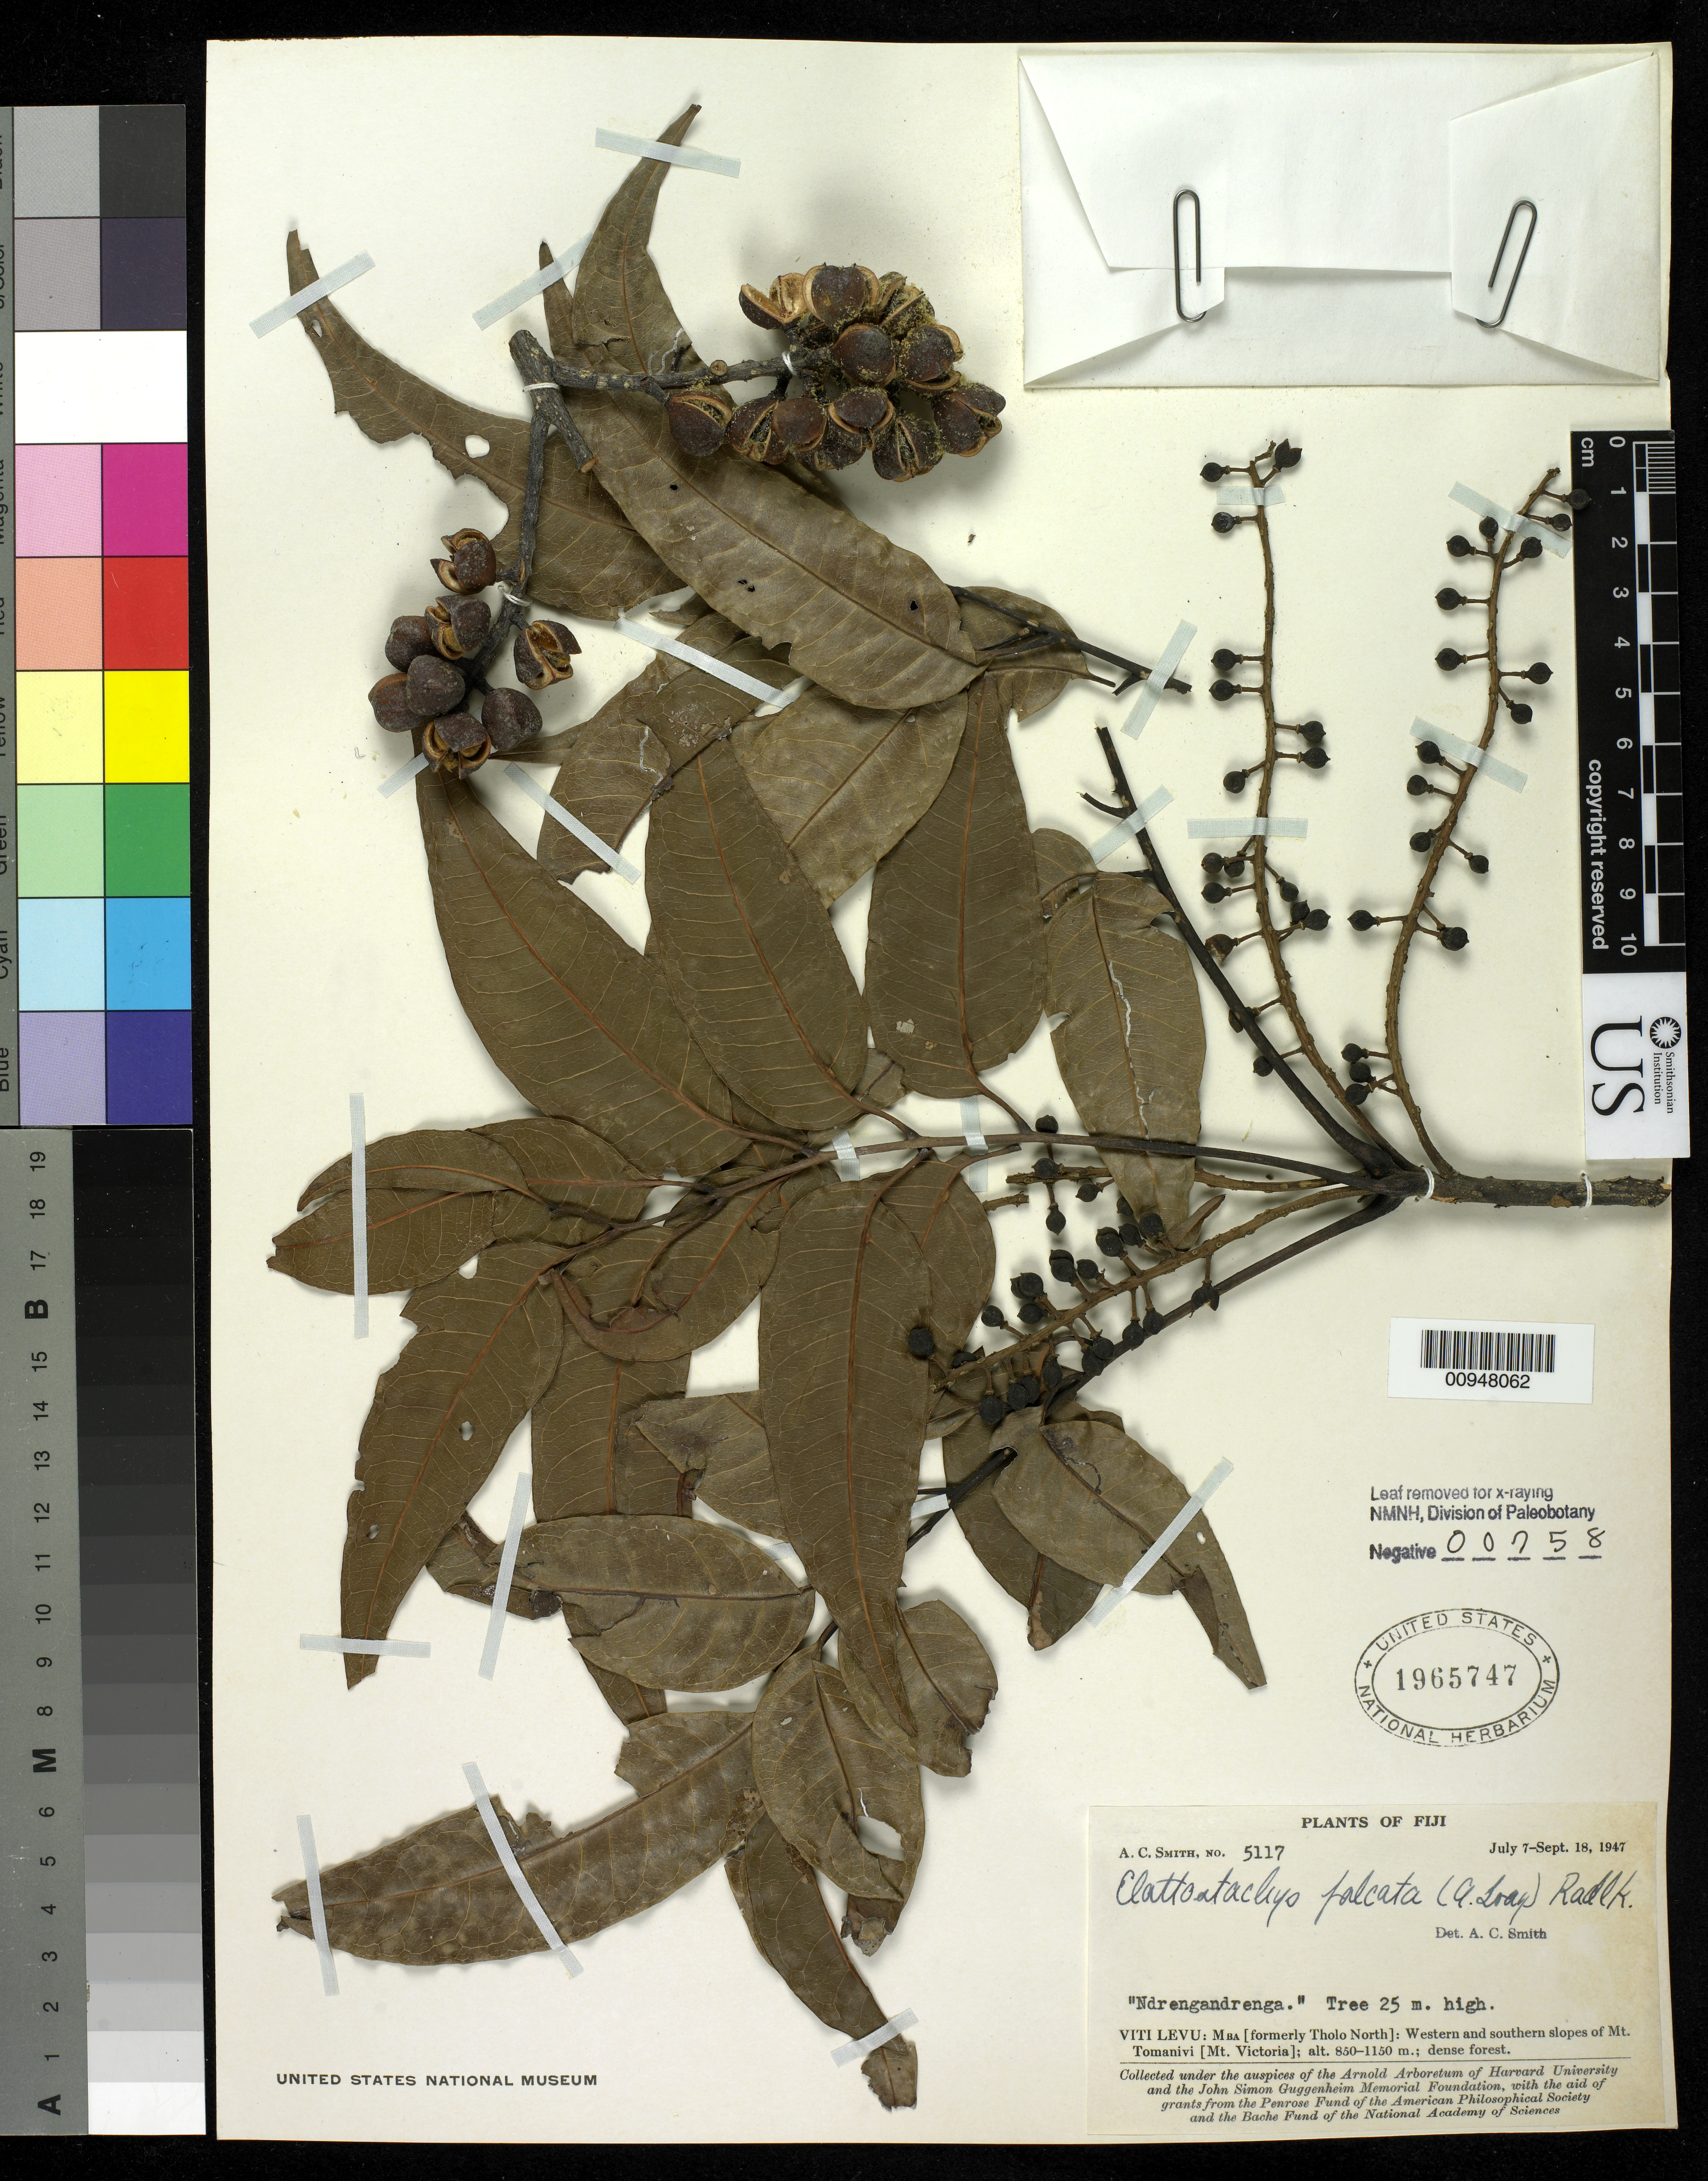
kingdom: Plantae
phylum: Tracheophyta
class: Magnoliopsida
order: Sapindales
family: Sapindaceae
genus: Elattostachys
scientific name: Elattostachys falcata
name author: (A. Gray) Radlk.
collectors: C. A. Smith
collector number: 5117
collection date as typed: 07 Jul 1947 to 18 Sep 1947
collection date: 1947-07-07/1947-09-18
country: Fiji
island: Viti Levu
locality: Western and southern slopes of Mt. Tomanivi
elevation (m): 850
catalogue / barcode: US 1965747